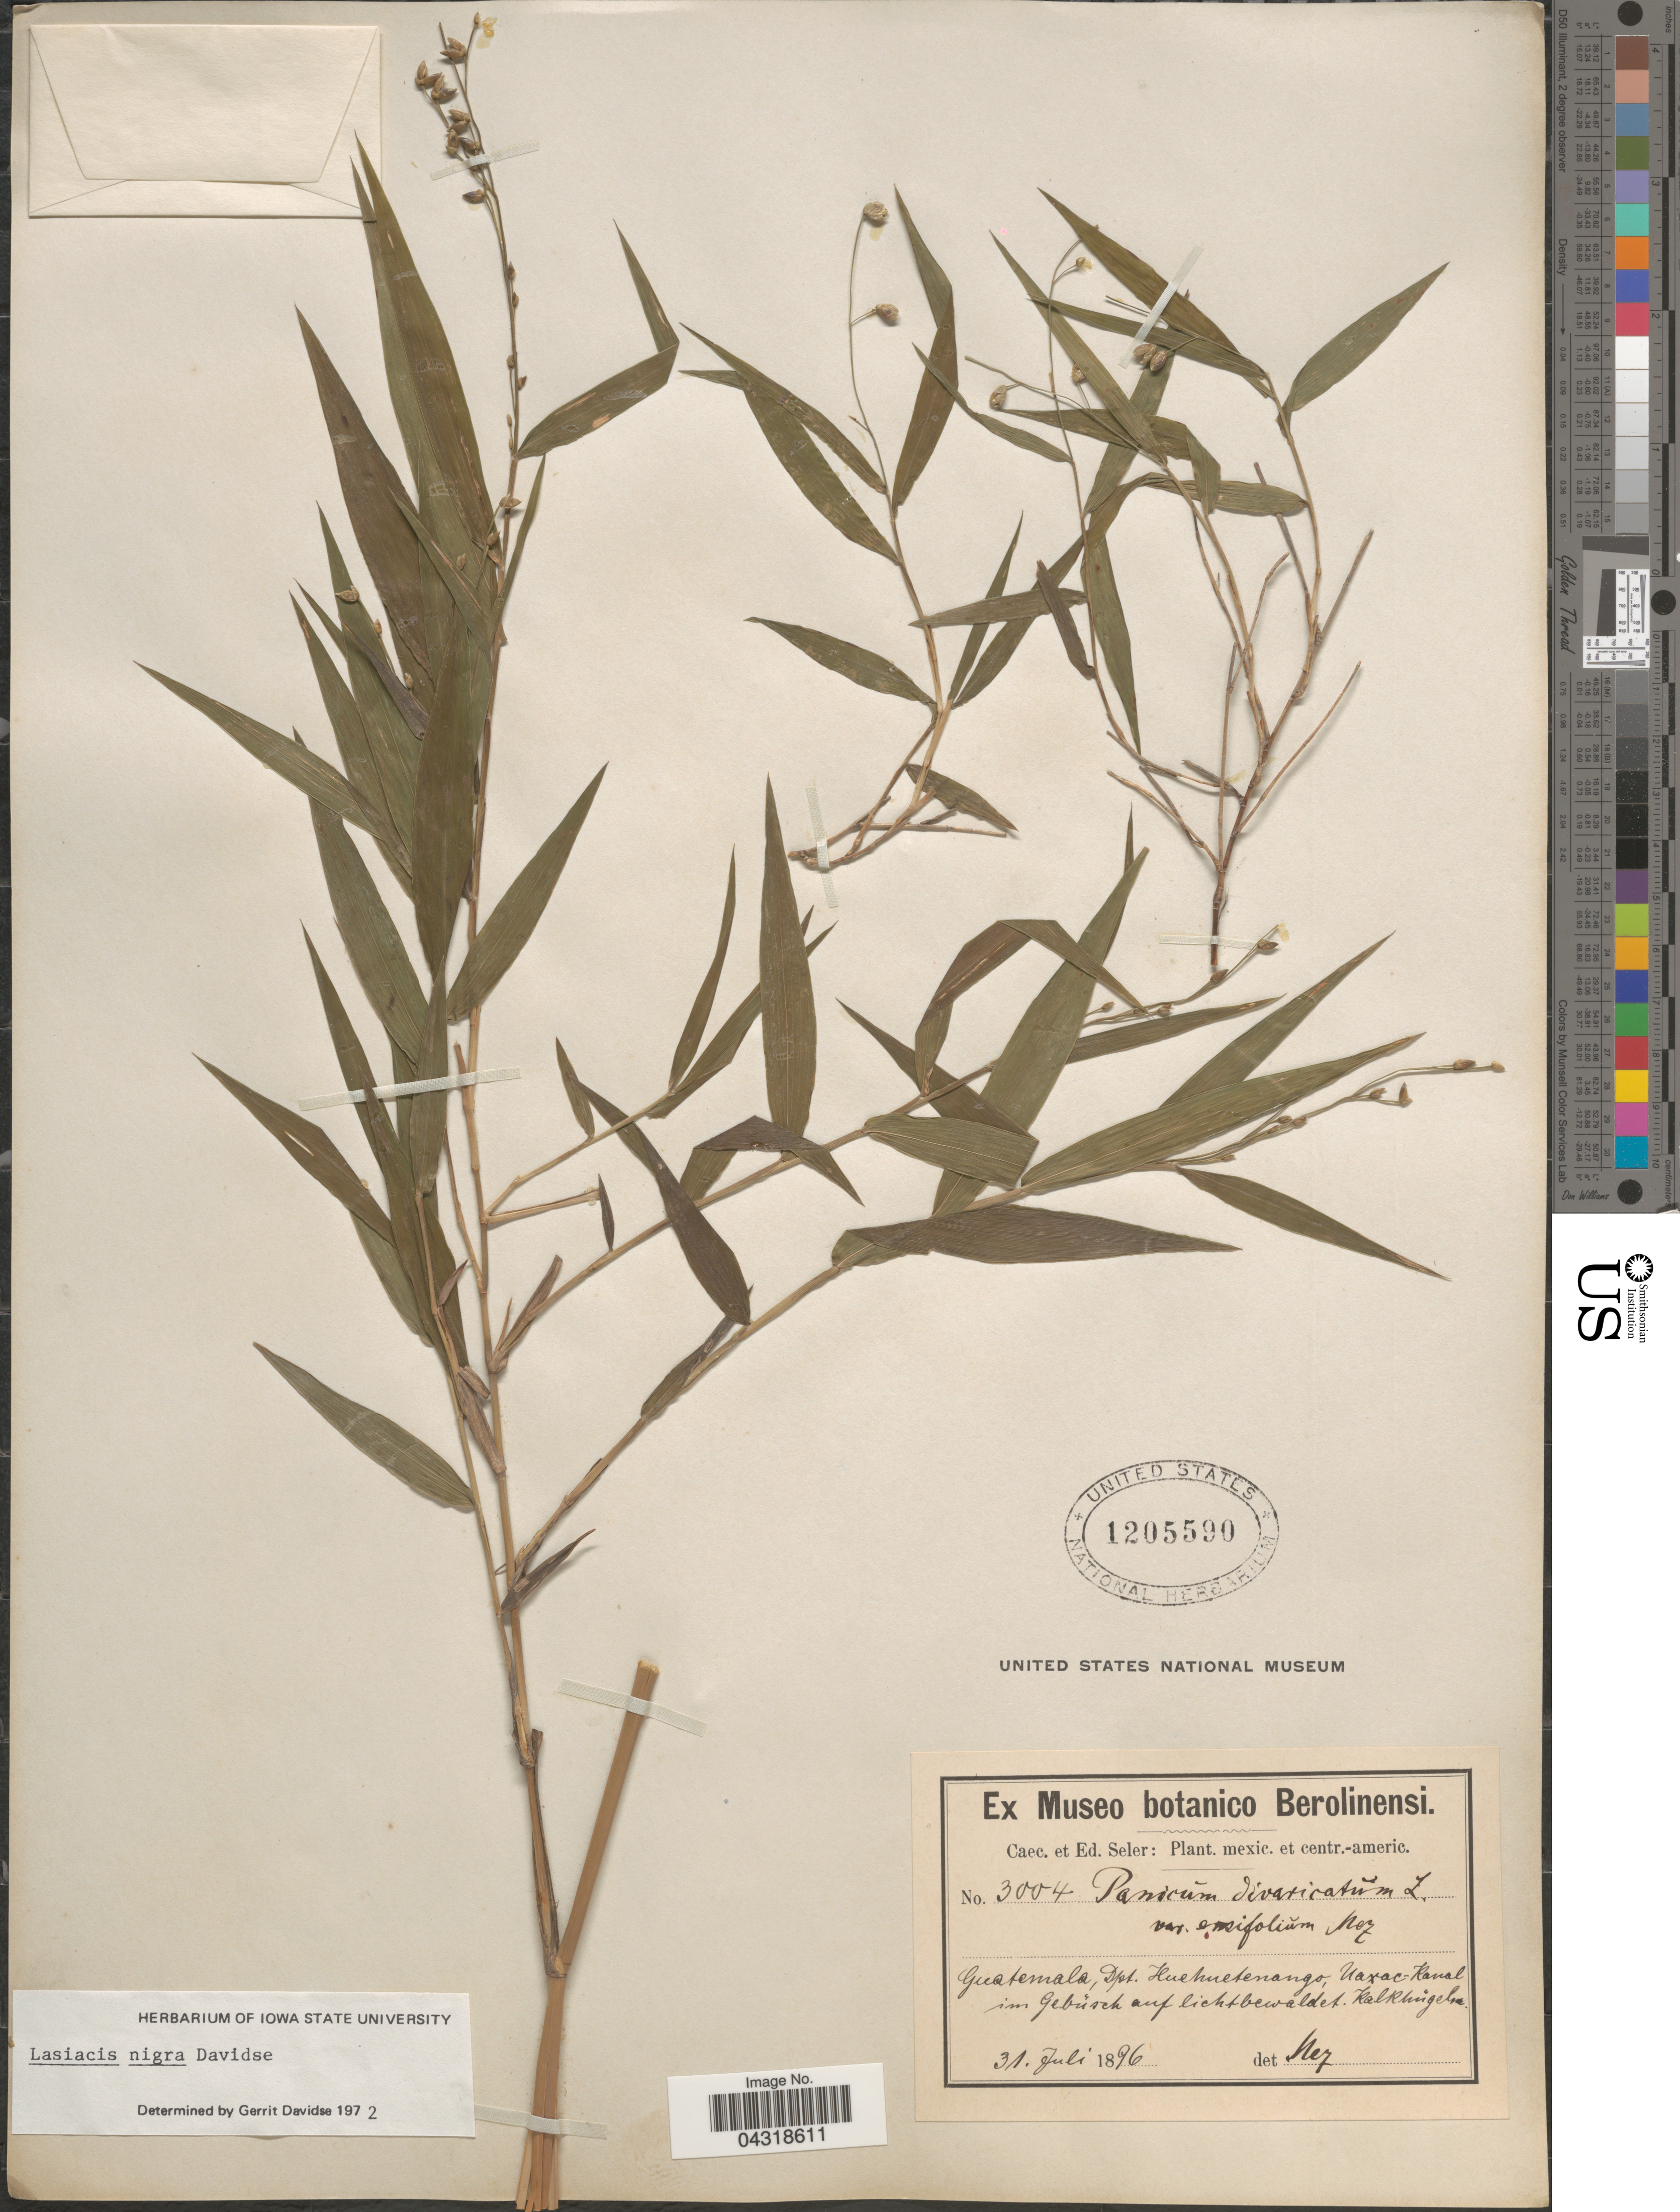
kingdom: Plantae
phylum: Tracheophyta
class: Liliopsida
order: Poales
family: Poaceae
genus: Lasiacis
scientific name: Lasiacis nigra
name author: Davidse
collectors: ex Caec. et Ed Seler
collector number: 3004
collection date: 1896-07-31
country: Guatemala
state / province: Huehuetenango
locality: Dpt. Huehuetenango, Uaxac-kanal im Gebüsch auf lichtbewaldet. Kalkhügeln.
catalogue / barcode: US 1205590